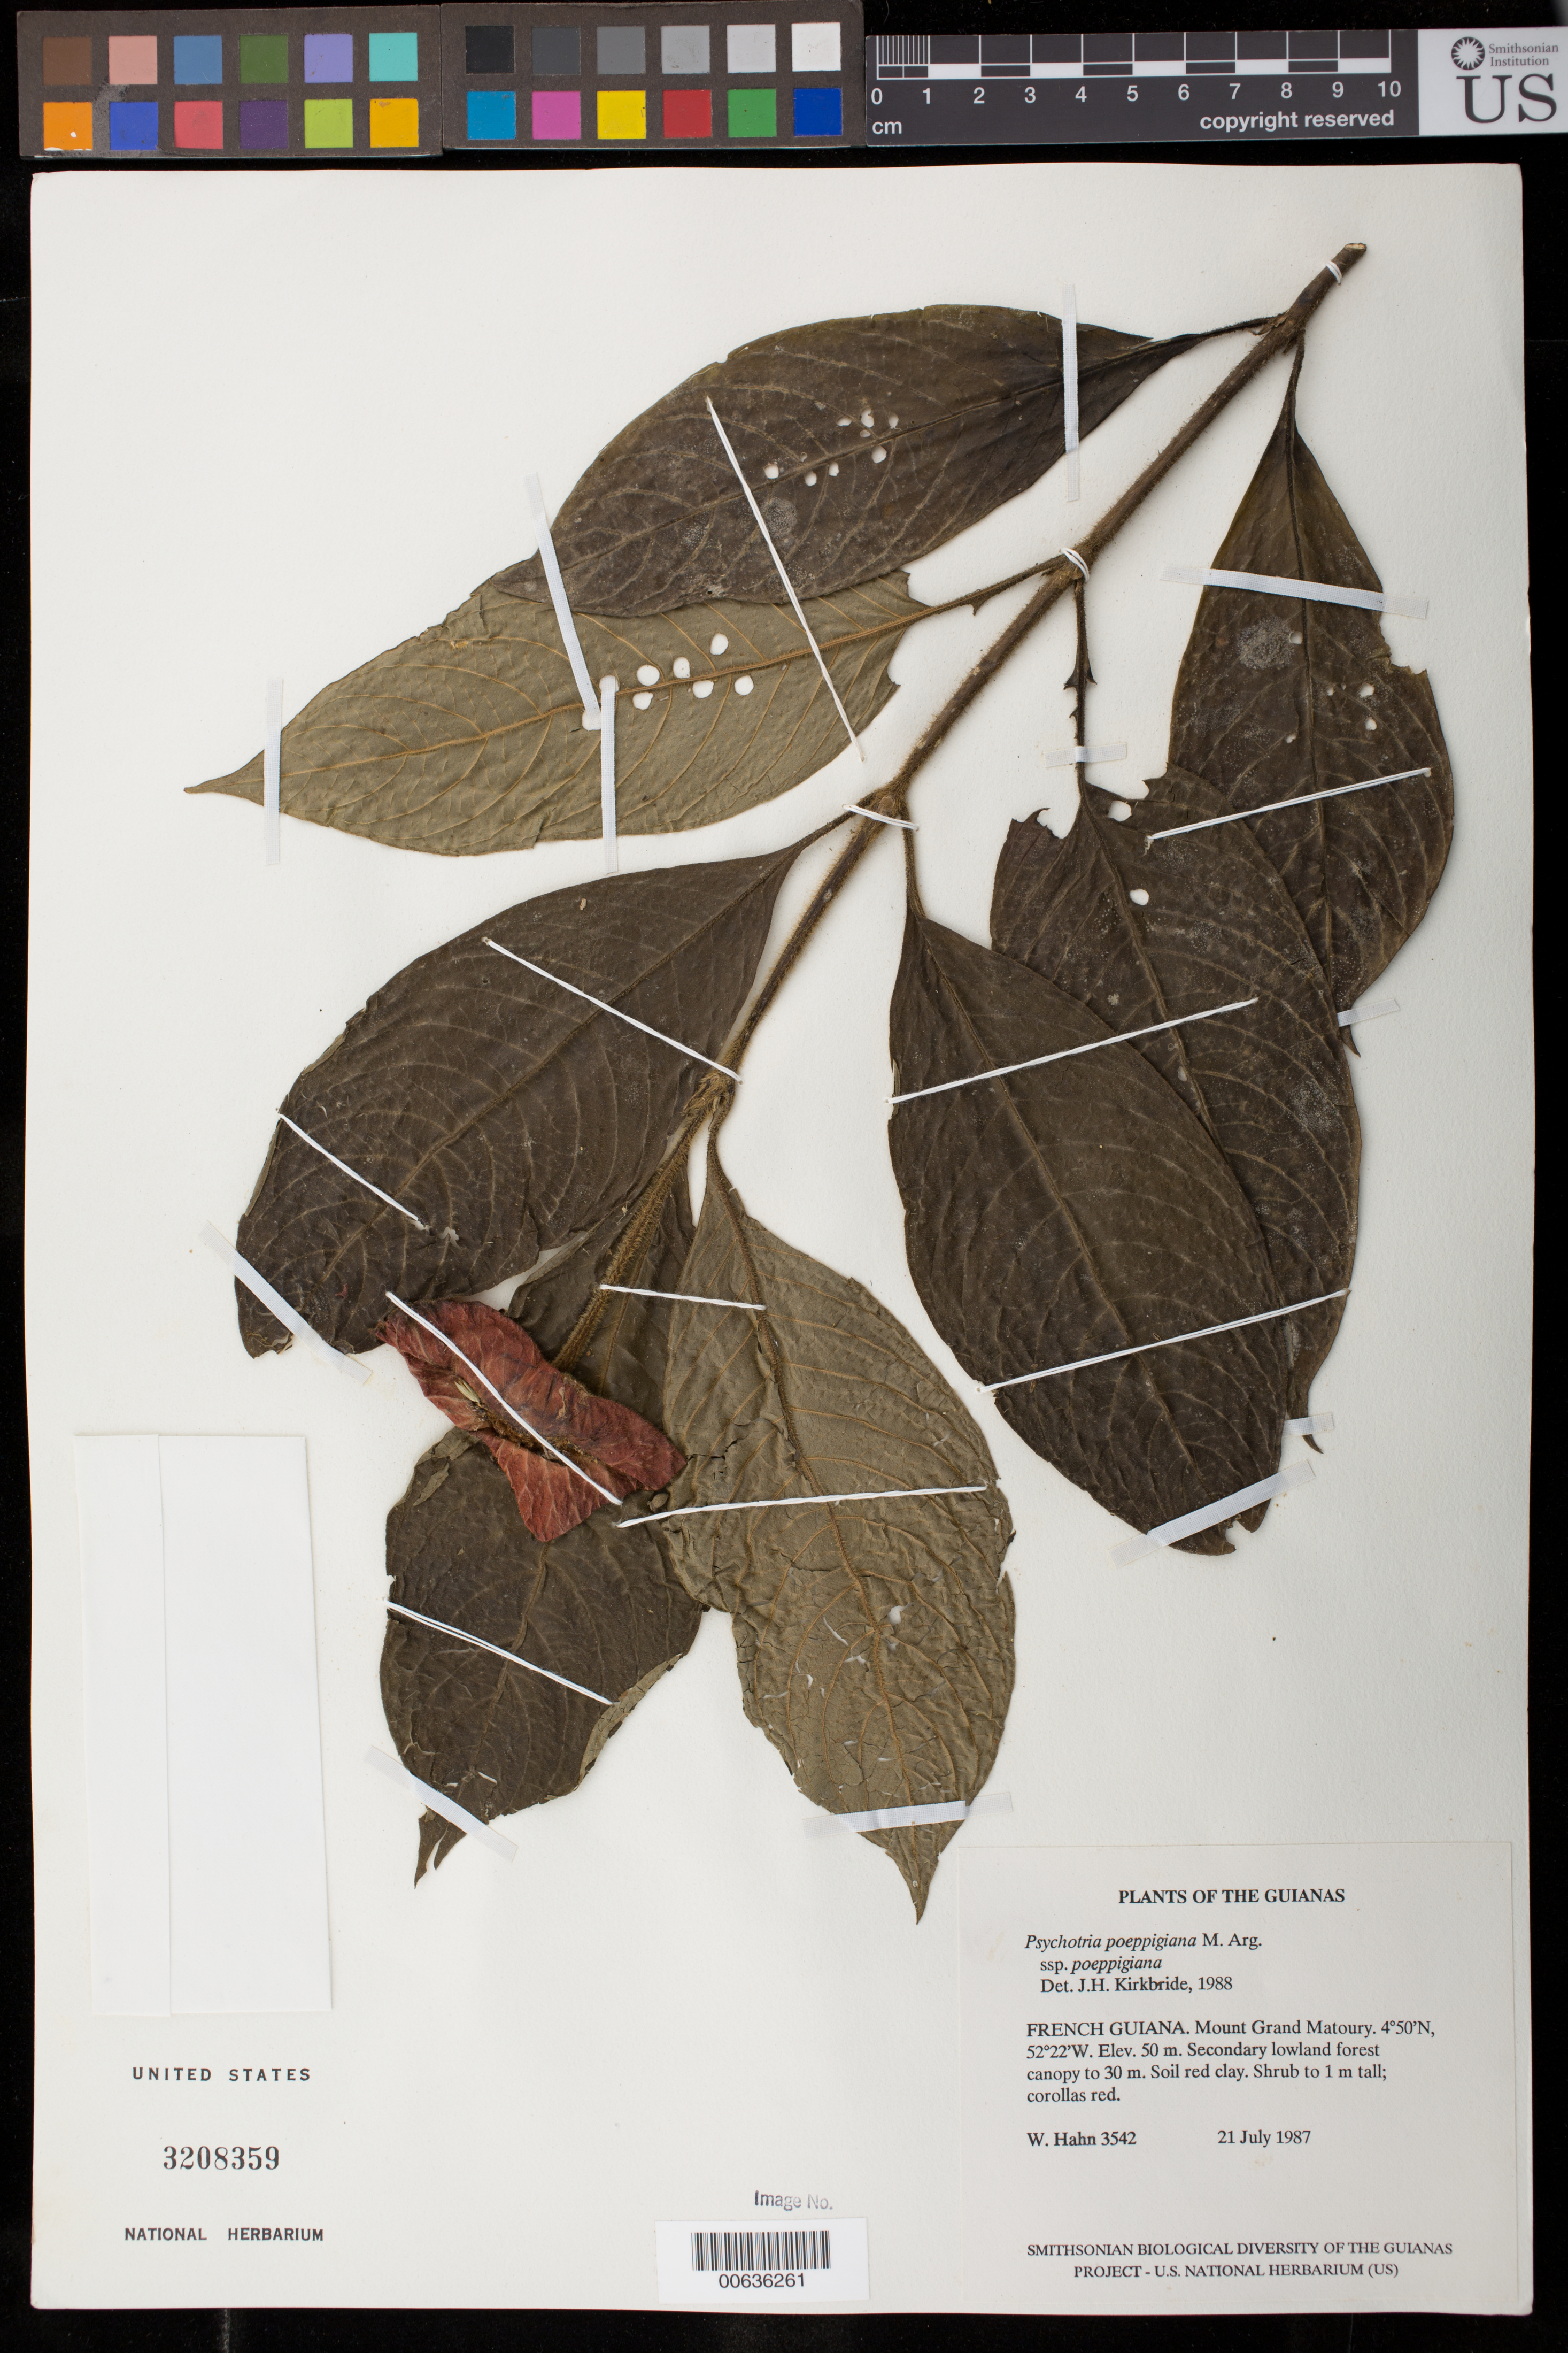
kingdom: Plantae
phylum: Tracheophyta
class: Magnoliopsida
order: Gentianales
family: Rubiaceae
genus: Palicourea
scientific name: Palicourea tomentosa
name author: (Aubl.) Borhidi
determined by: Kirkbride, J. H., Jr.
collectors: W. Hahn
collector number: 3542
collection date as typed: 21 July 1987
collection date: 1987-07-21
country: French Guiana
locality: Mount Grand Matoury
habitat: Secondary lowland forest canopy to 30 m. Soil red clay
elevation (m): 50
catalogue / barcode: US 3208359